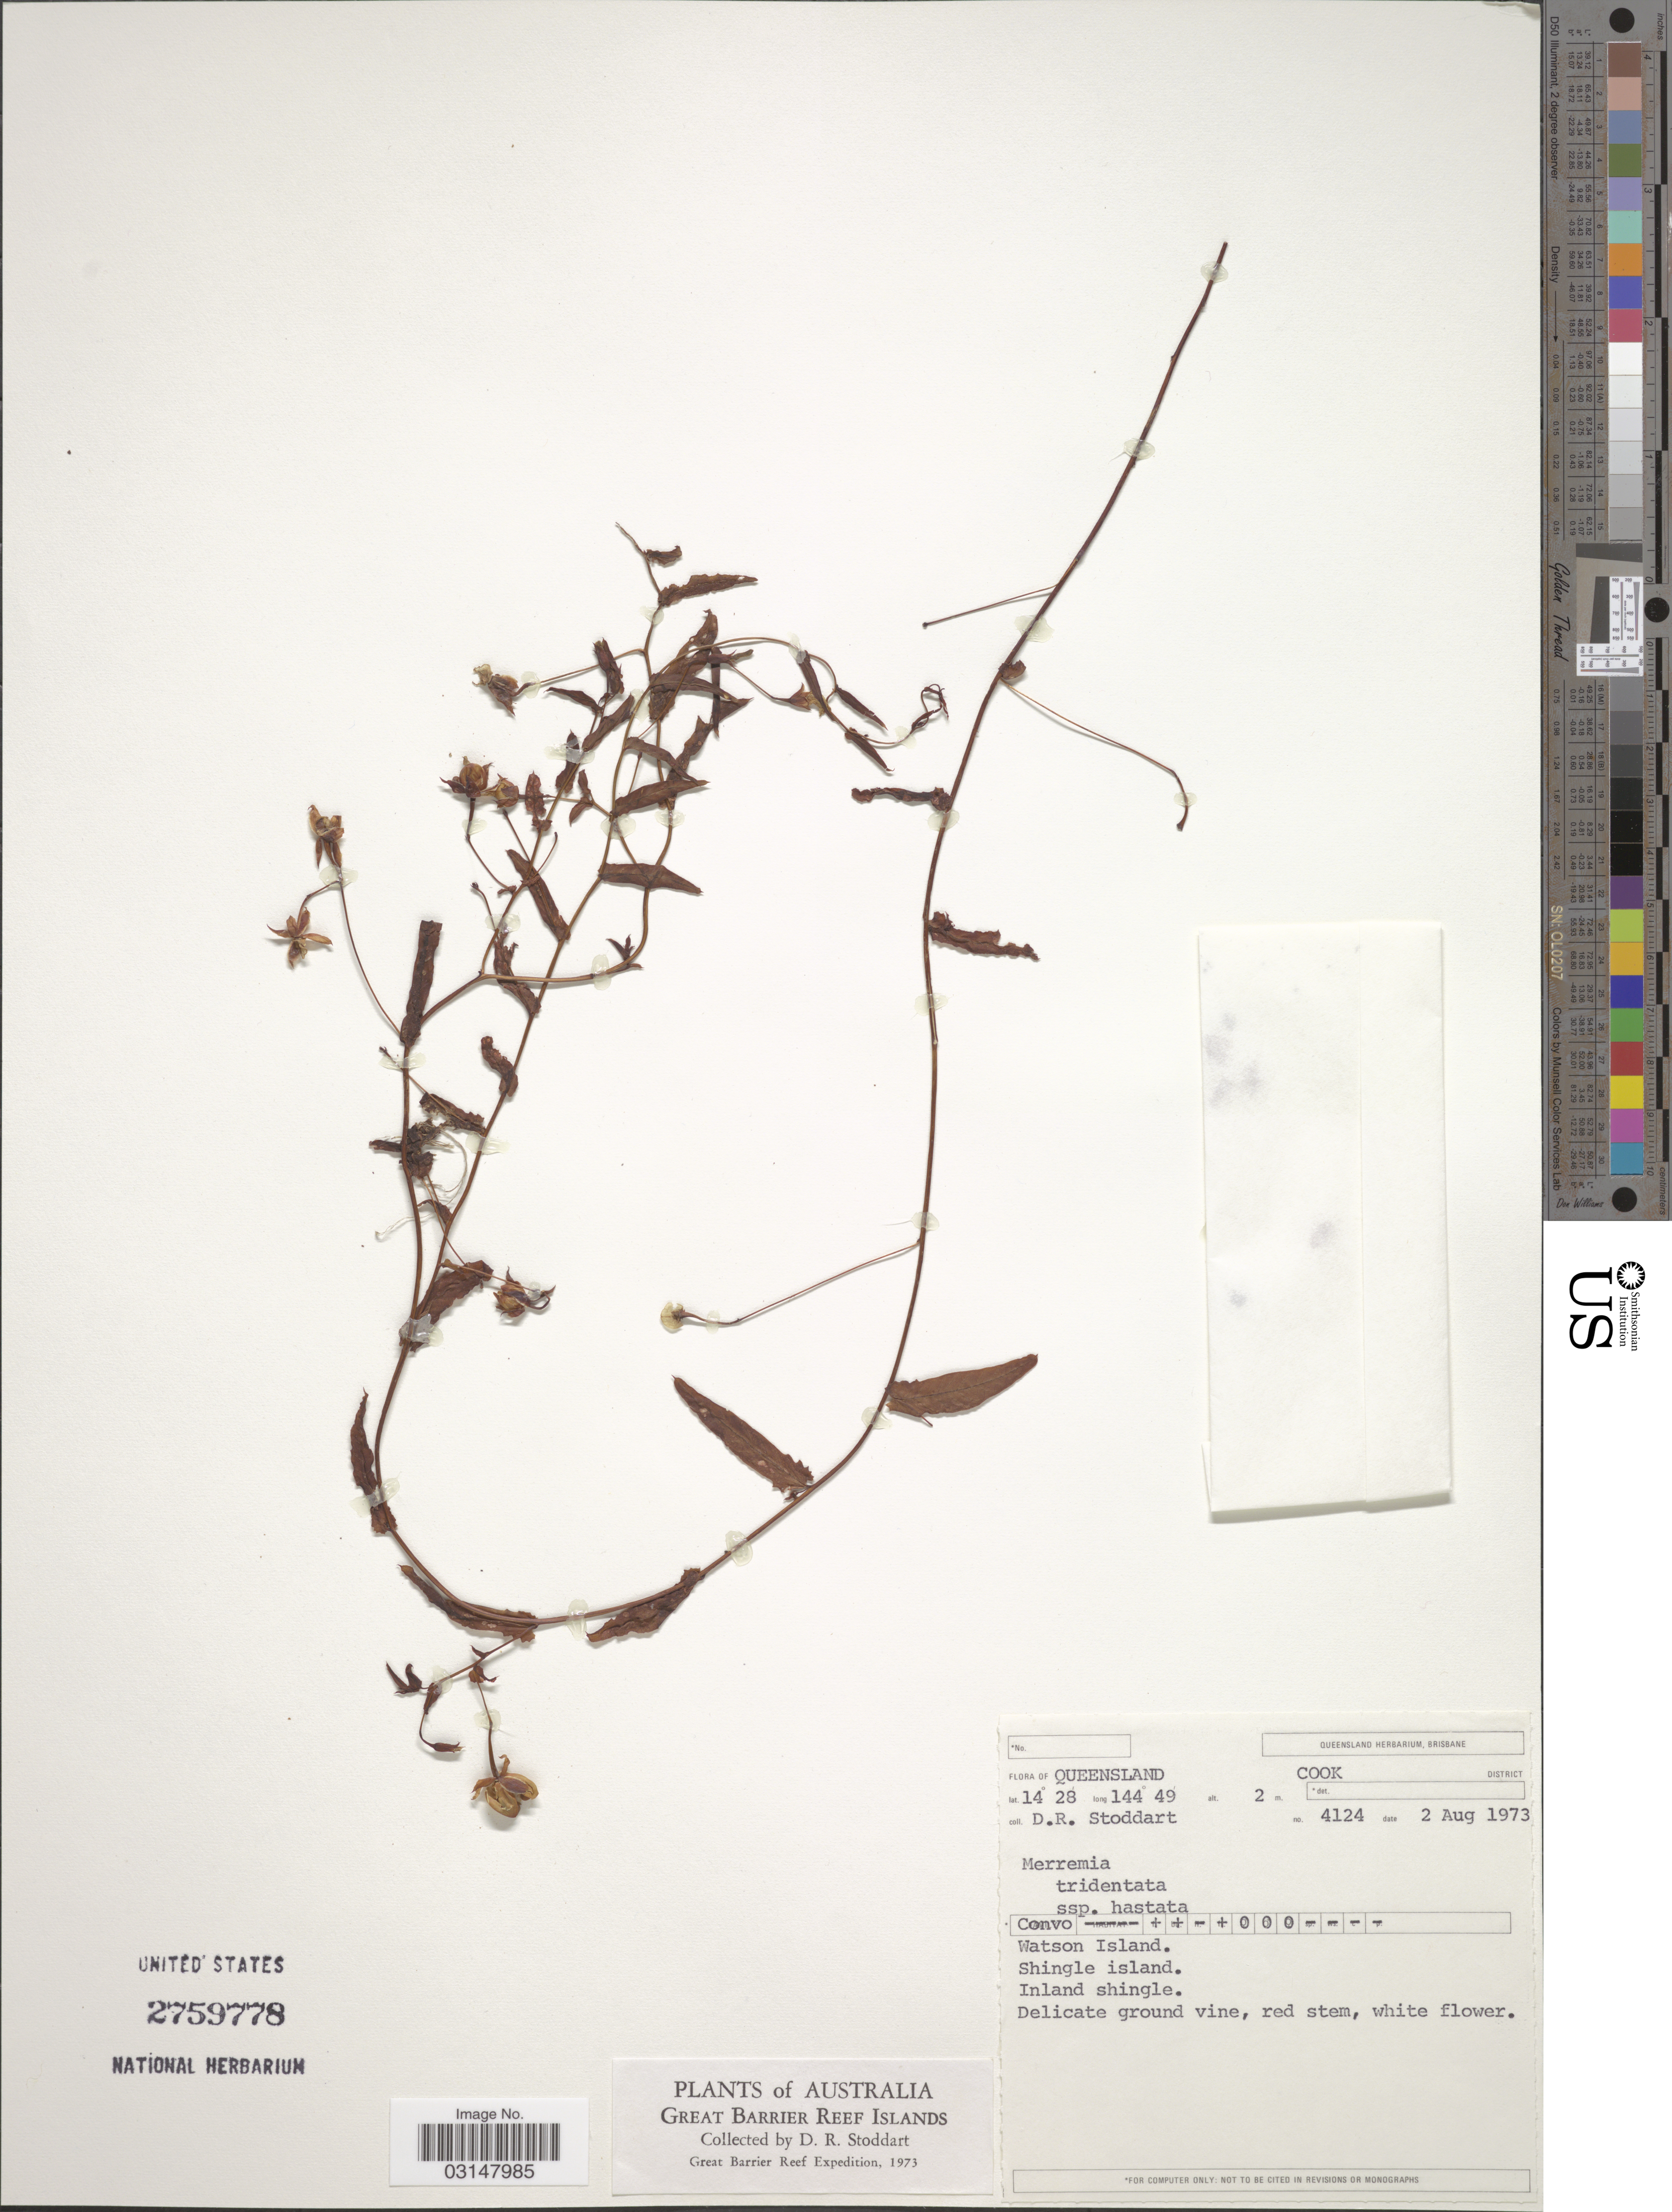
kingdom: Plantae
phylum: Tracheophyta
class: Magnoliopsida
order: Solanales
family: Convolvulaceae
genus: Xenostegia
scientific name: Xenostegia tridentata subsp. hastata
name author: (Ooststr.) Parmar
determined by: Strong, Mark T., (BOT), Smithsonian Institution - National Museum of Natural History (UNITED STATES)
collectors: D. R. Stoddart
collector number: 4124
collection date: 1973-08-02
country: Australia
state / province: Queensland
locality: Cook District. Watson Island. Great Barrier Reef Islands.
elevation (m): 2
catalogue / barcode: US 2759778